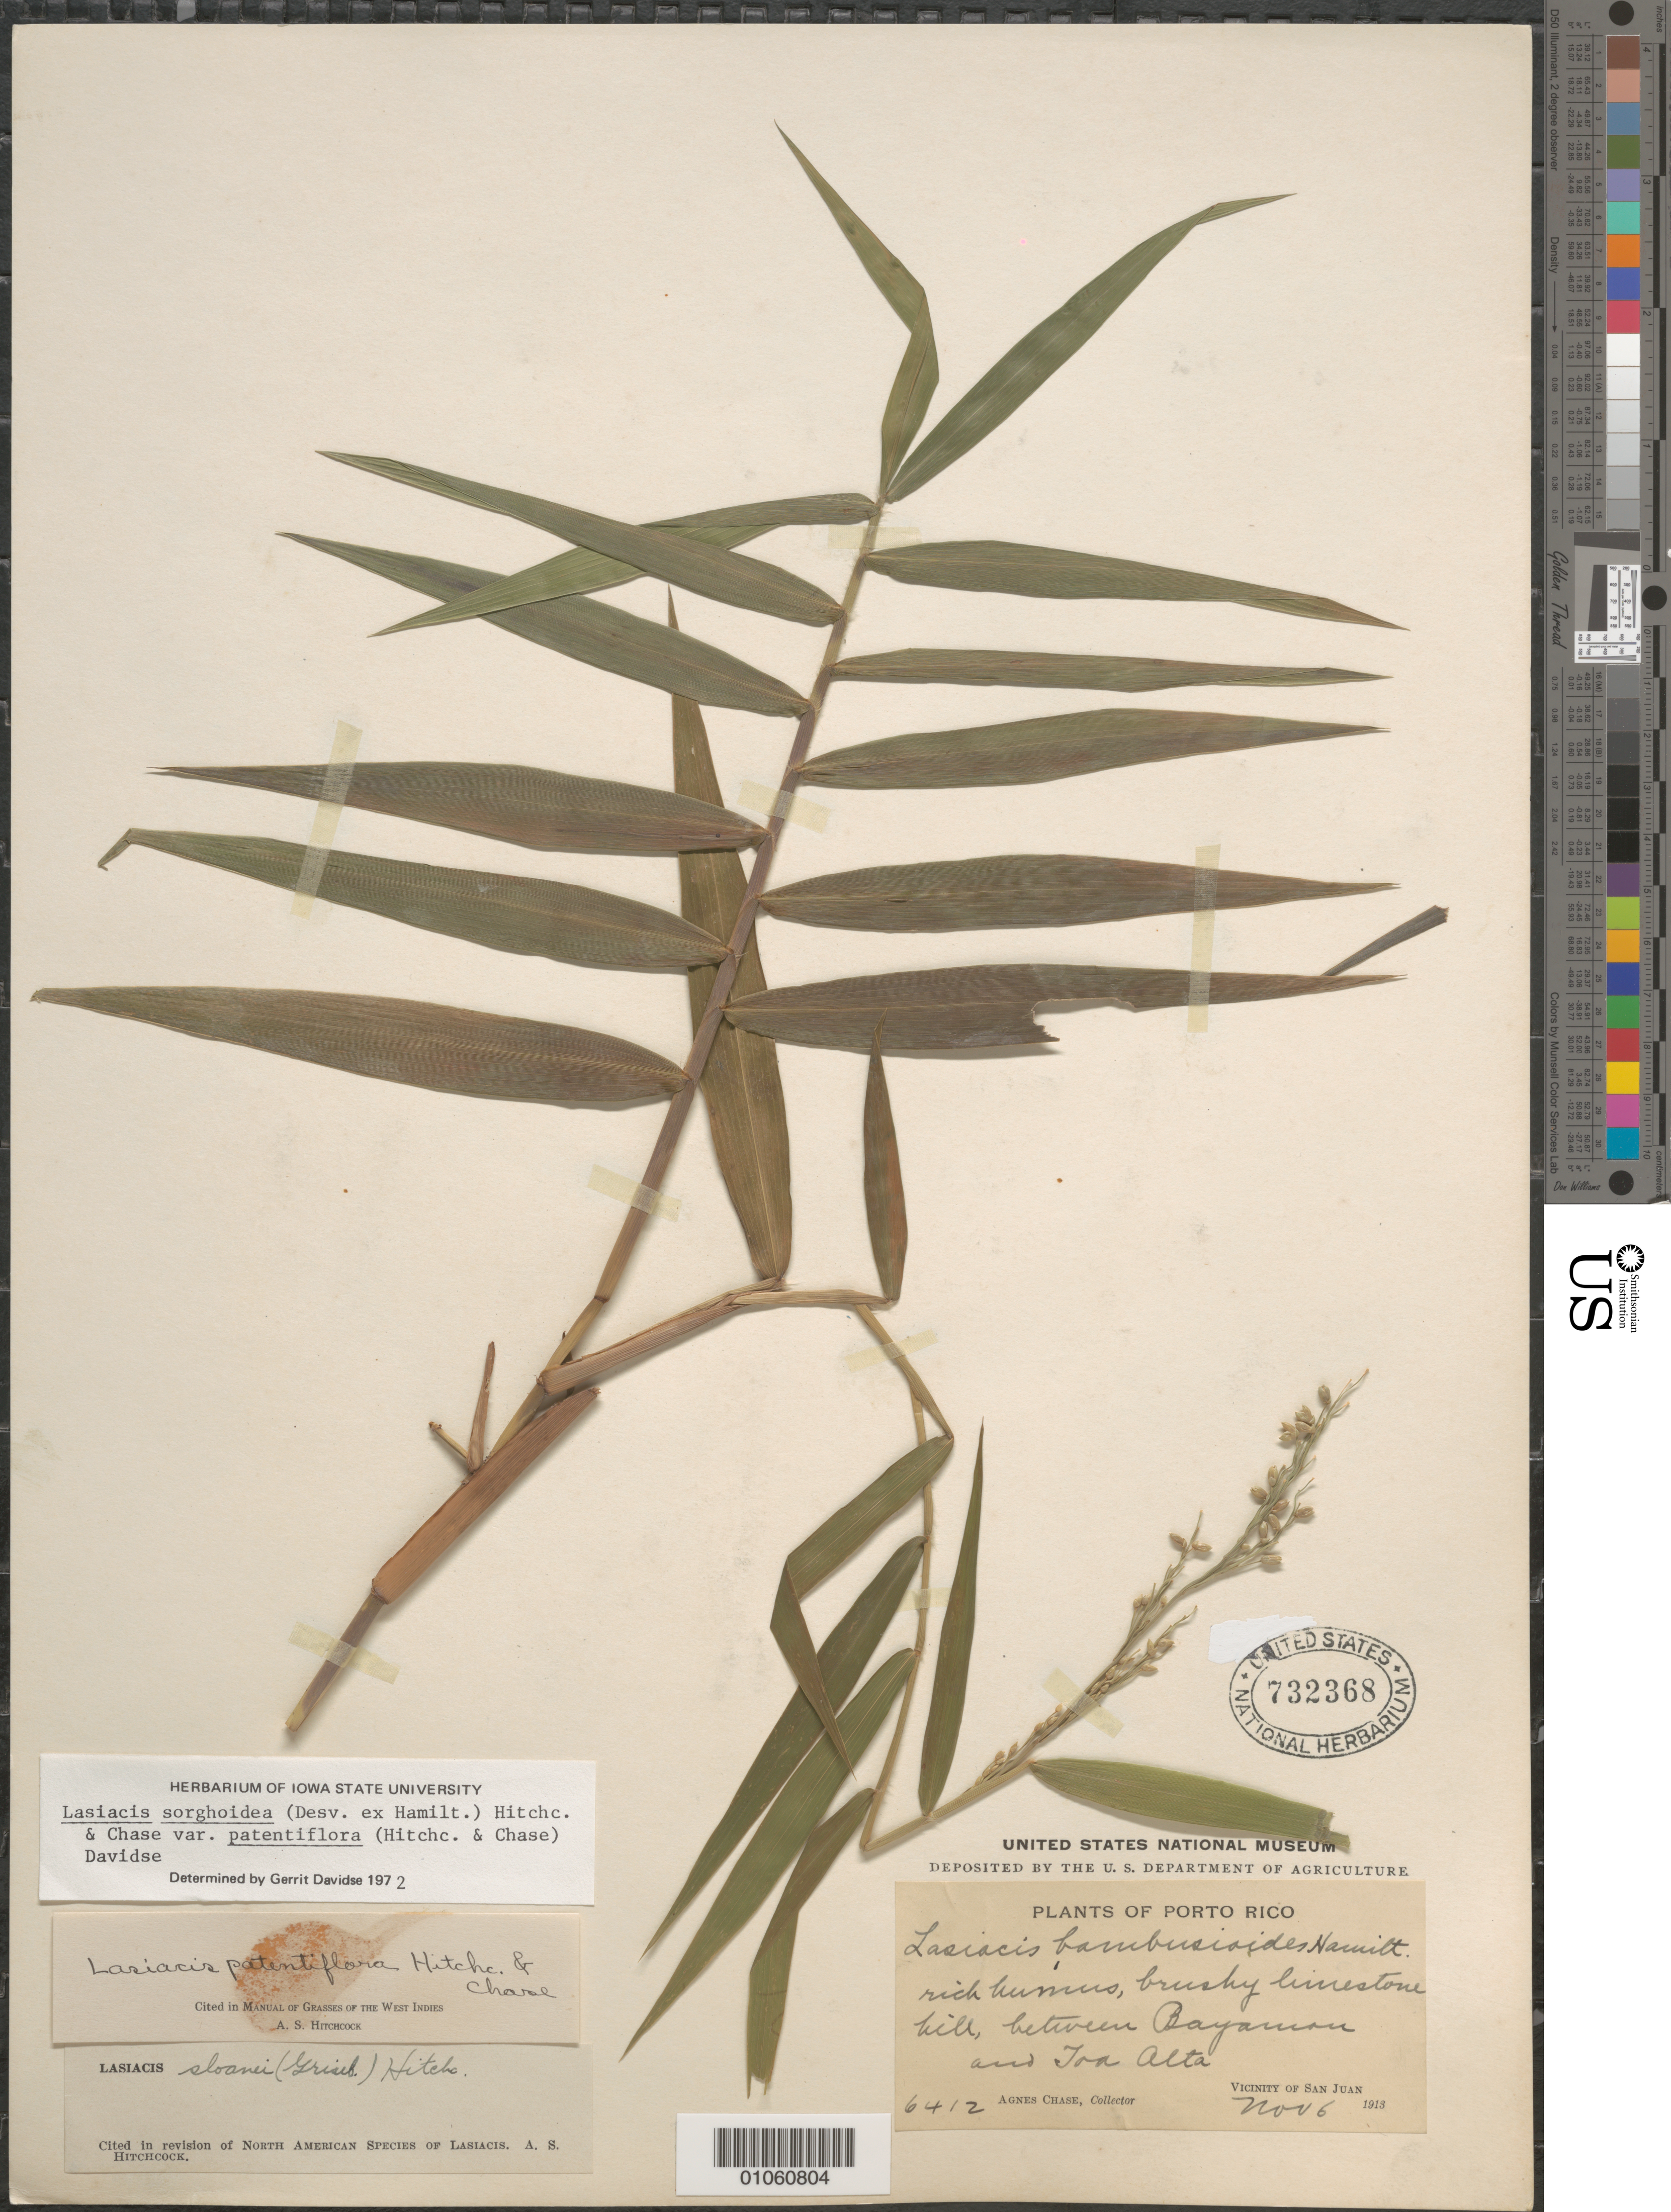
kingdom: Plantae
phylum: Tracheophyta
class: Liliopsida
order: Poales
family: Poaceae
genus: Lasiacis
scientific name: Lasiacis sorghoidea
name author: (Desv. ex Ham.) Hitchc. & Chase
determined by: Davidse, Gerrit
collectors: A. Chase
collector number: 6412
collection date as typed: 06 Nov 1913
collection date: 1913-11-06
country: Puerto Rico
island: Puerto Rico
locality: San Juan vicinity, between Bayamon and Toa Alta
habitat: Rich humus, brushy limestone hill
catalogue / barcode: US 732368